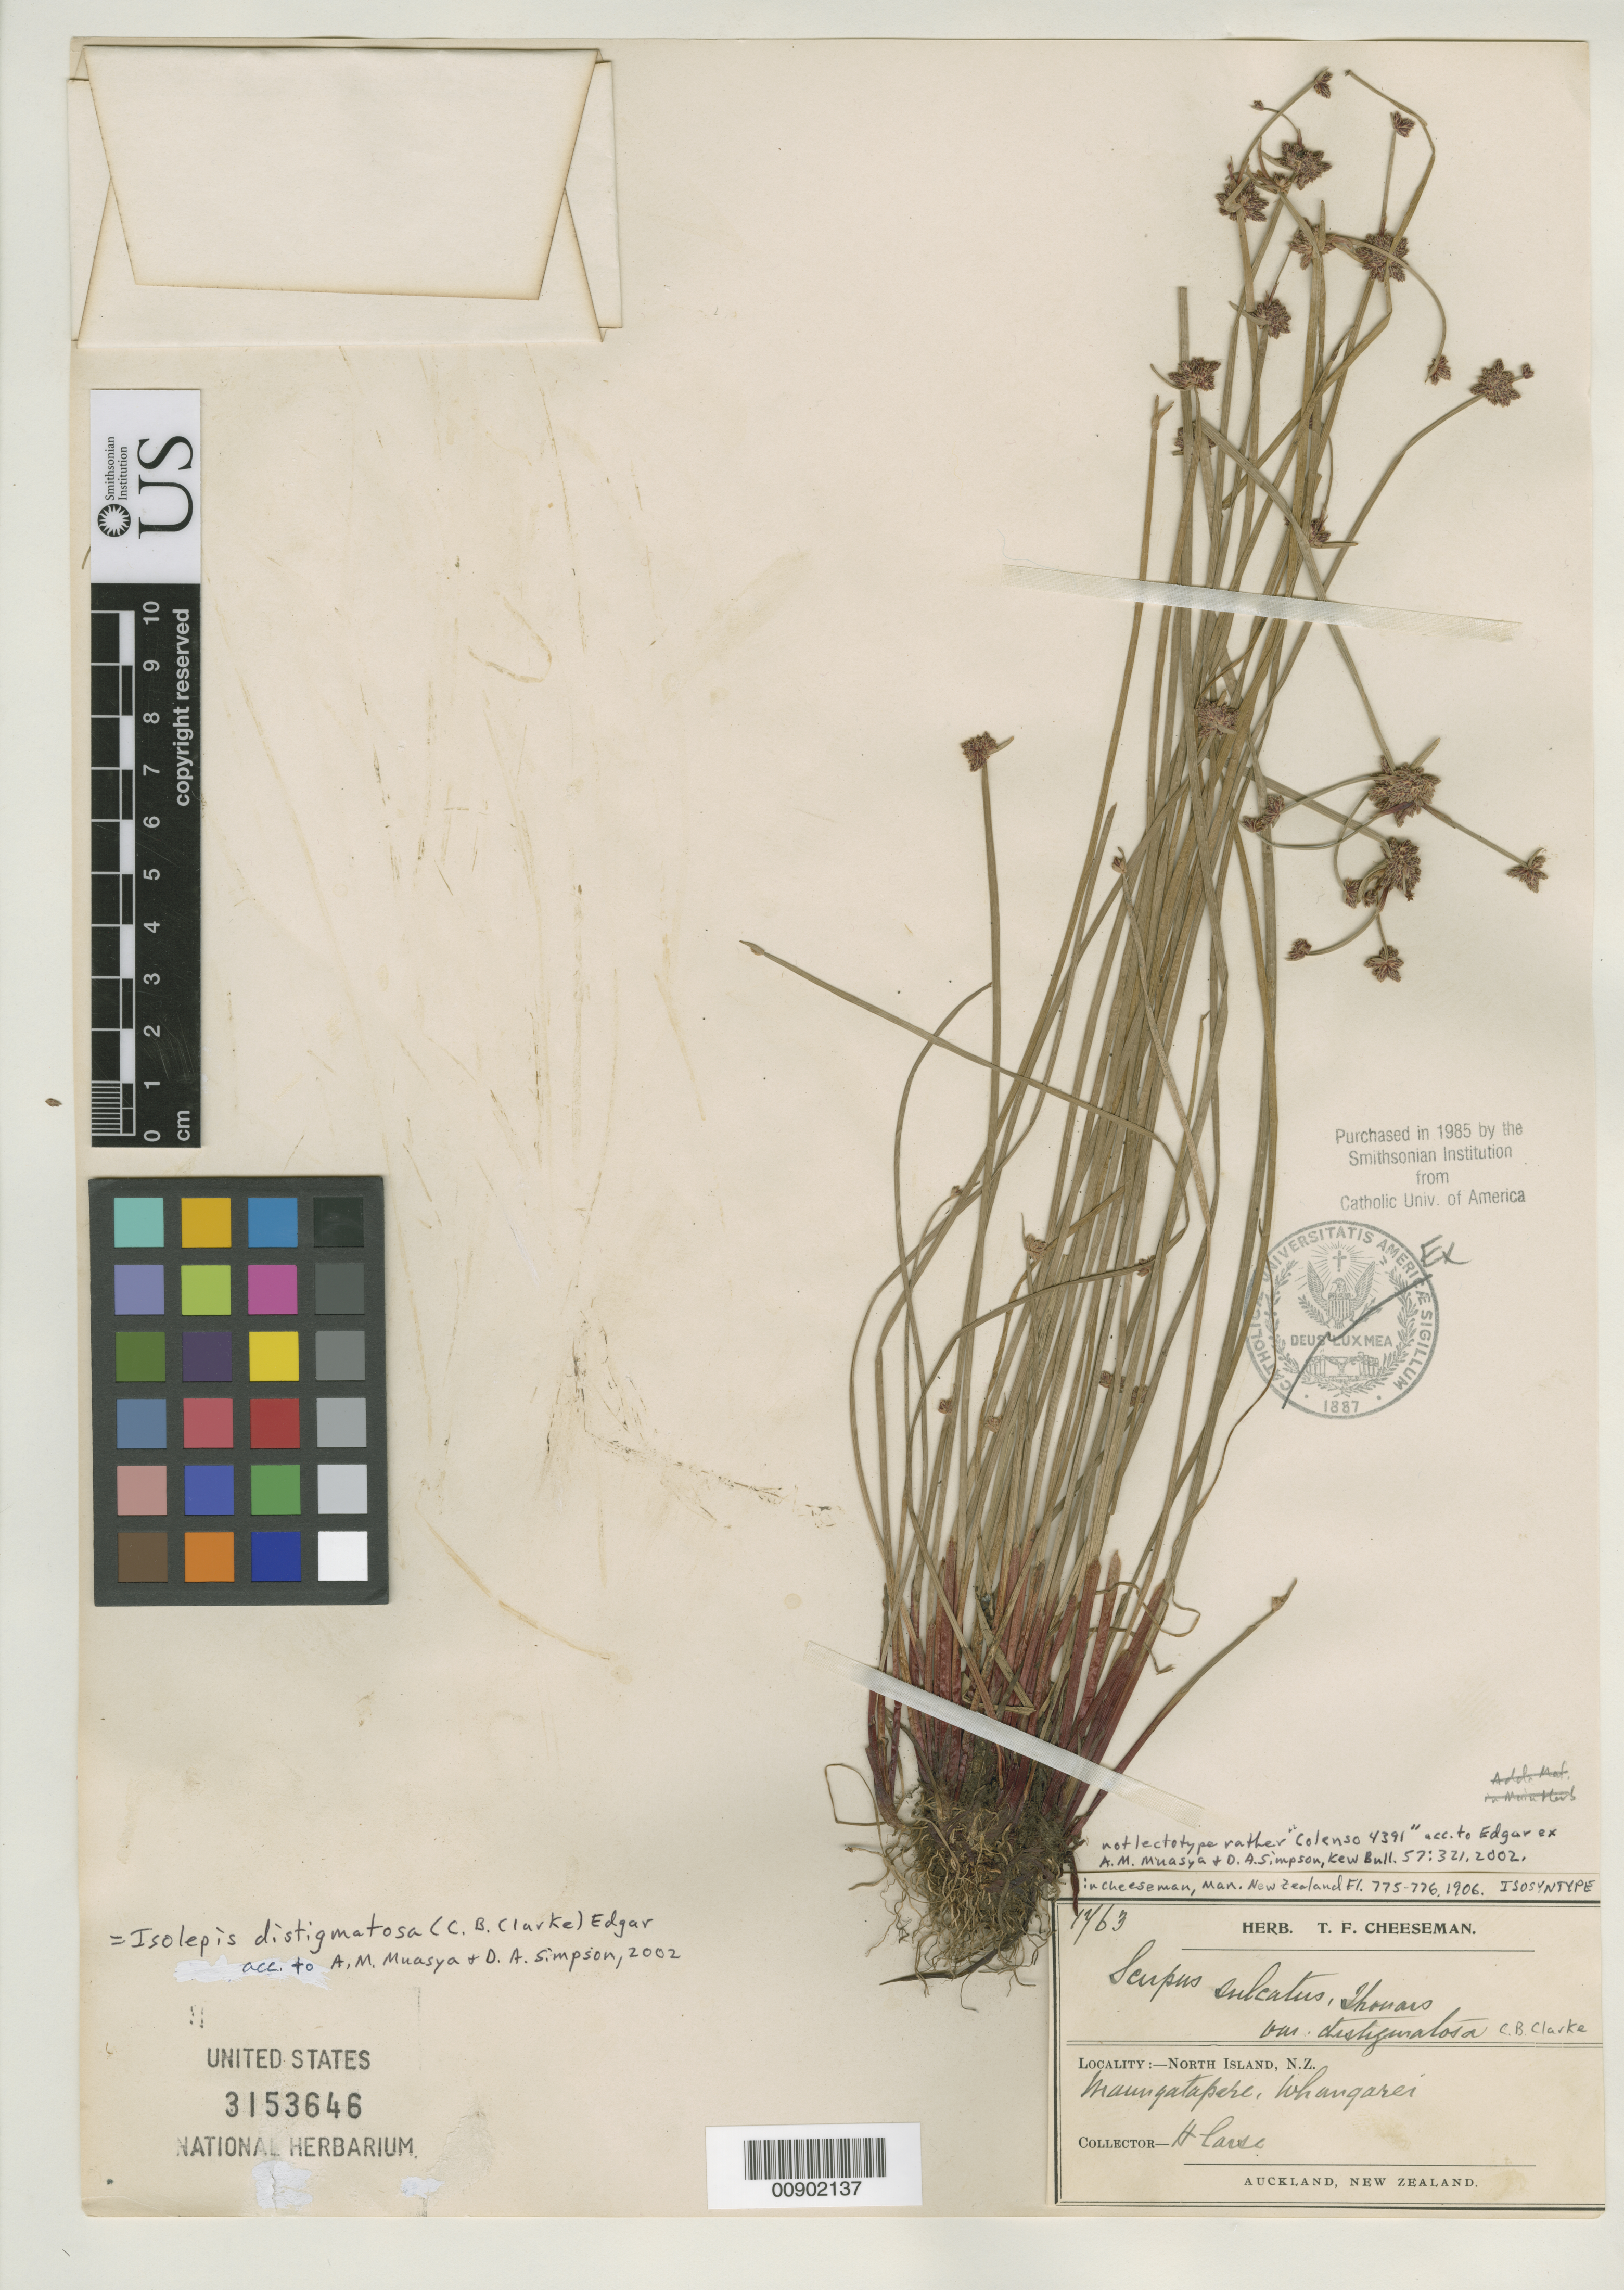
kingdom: Plantae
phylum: Tracheophyta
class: Liliopsida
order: Poales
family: Cyperaceae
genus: Scirpus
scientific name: Scirpus sulcatus var. distigmatosus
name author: C.B. Clarke in Cheeseman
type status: Isosyntype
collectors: H. Carse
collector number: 1463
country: New Zealand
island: North Island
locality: North Island, N.Z. Maunpatapere, Whangarei.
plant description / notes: Cited by Muasya & Simpson, Kew Bull. 57: 321 (2002).; Lectotype collection is Colenso 4391 as cited by Edgar, New Zealand J. Bot. 25:159 (1987) & by Muasya & Simpson, Kew Bull. 57: 321 (2002).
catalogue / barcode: US 3153646